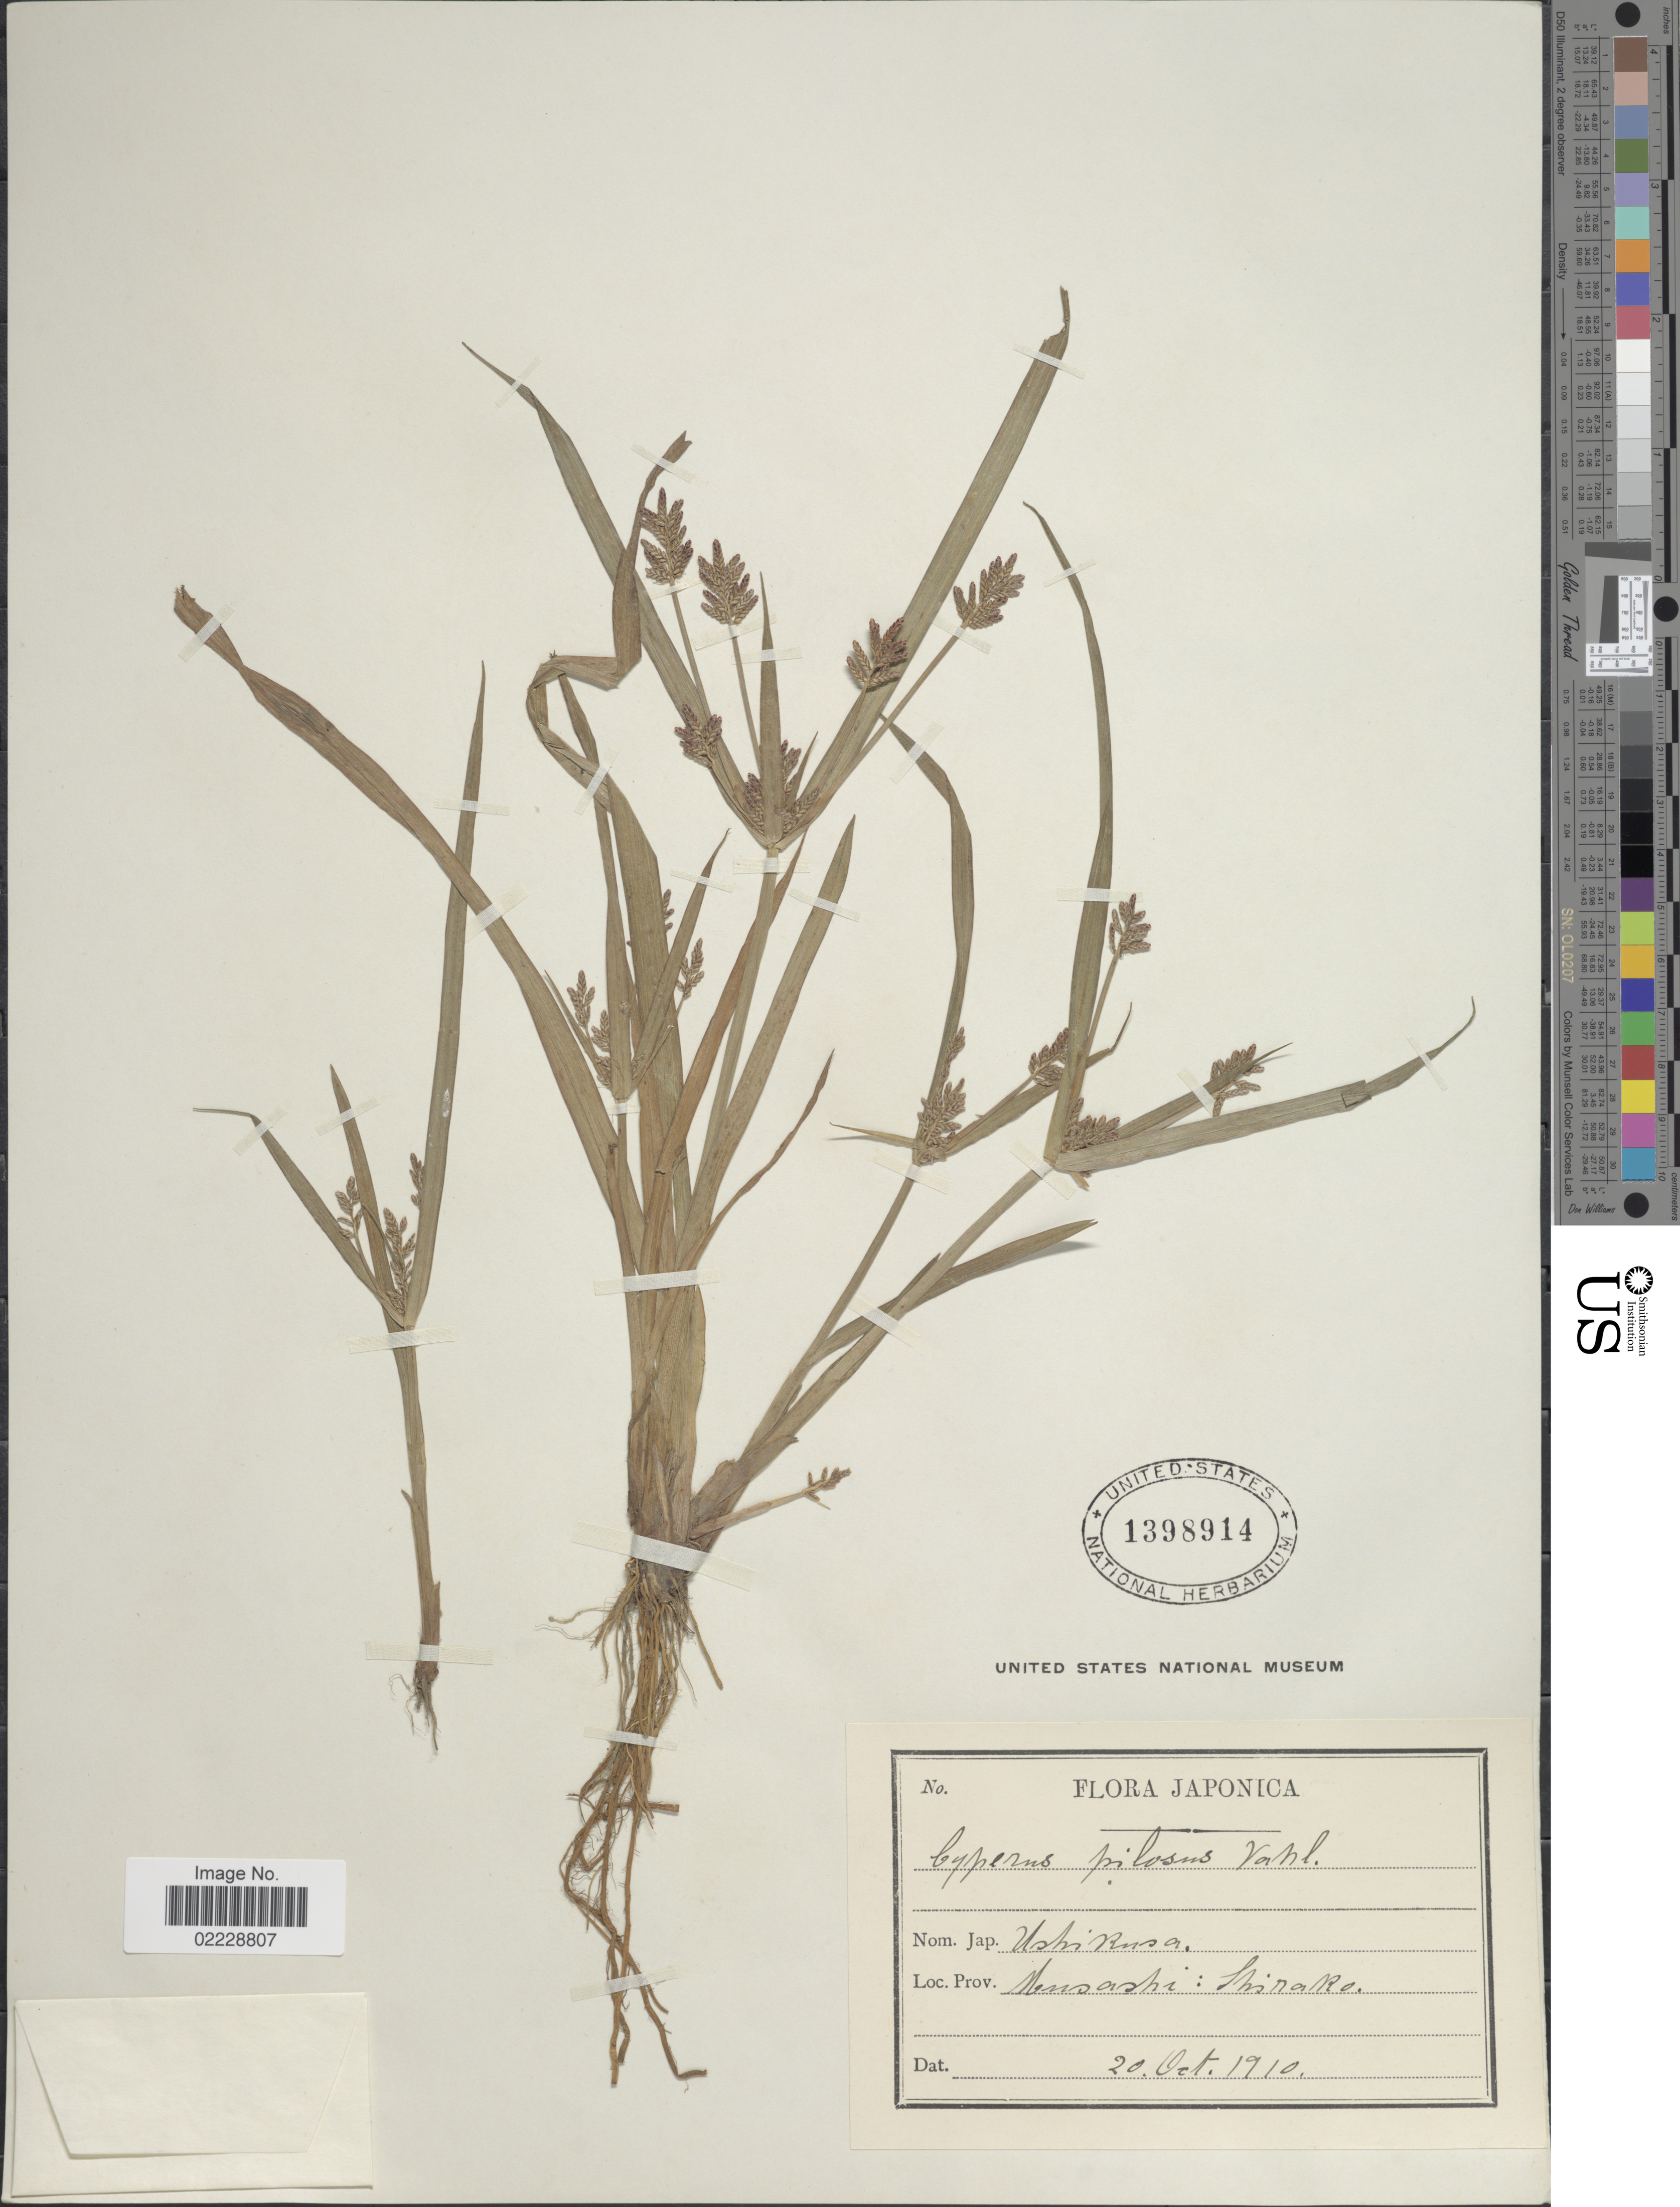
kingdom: Plantae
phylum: Tracheophyta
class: Liliopsida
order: Poales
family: Cyperaceae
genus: Cyperus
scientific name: Cyperus pilosus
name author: Vahl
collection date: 1910-10-20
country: Japan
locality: Musashi: Shirako.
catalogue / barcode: US 1398914